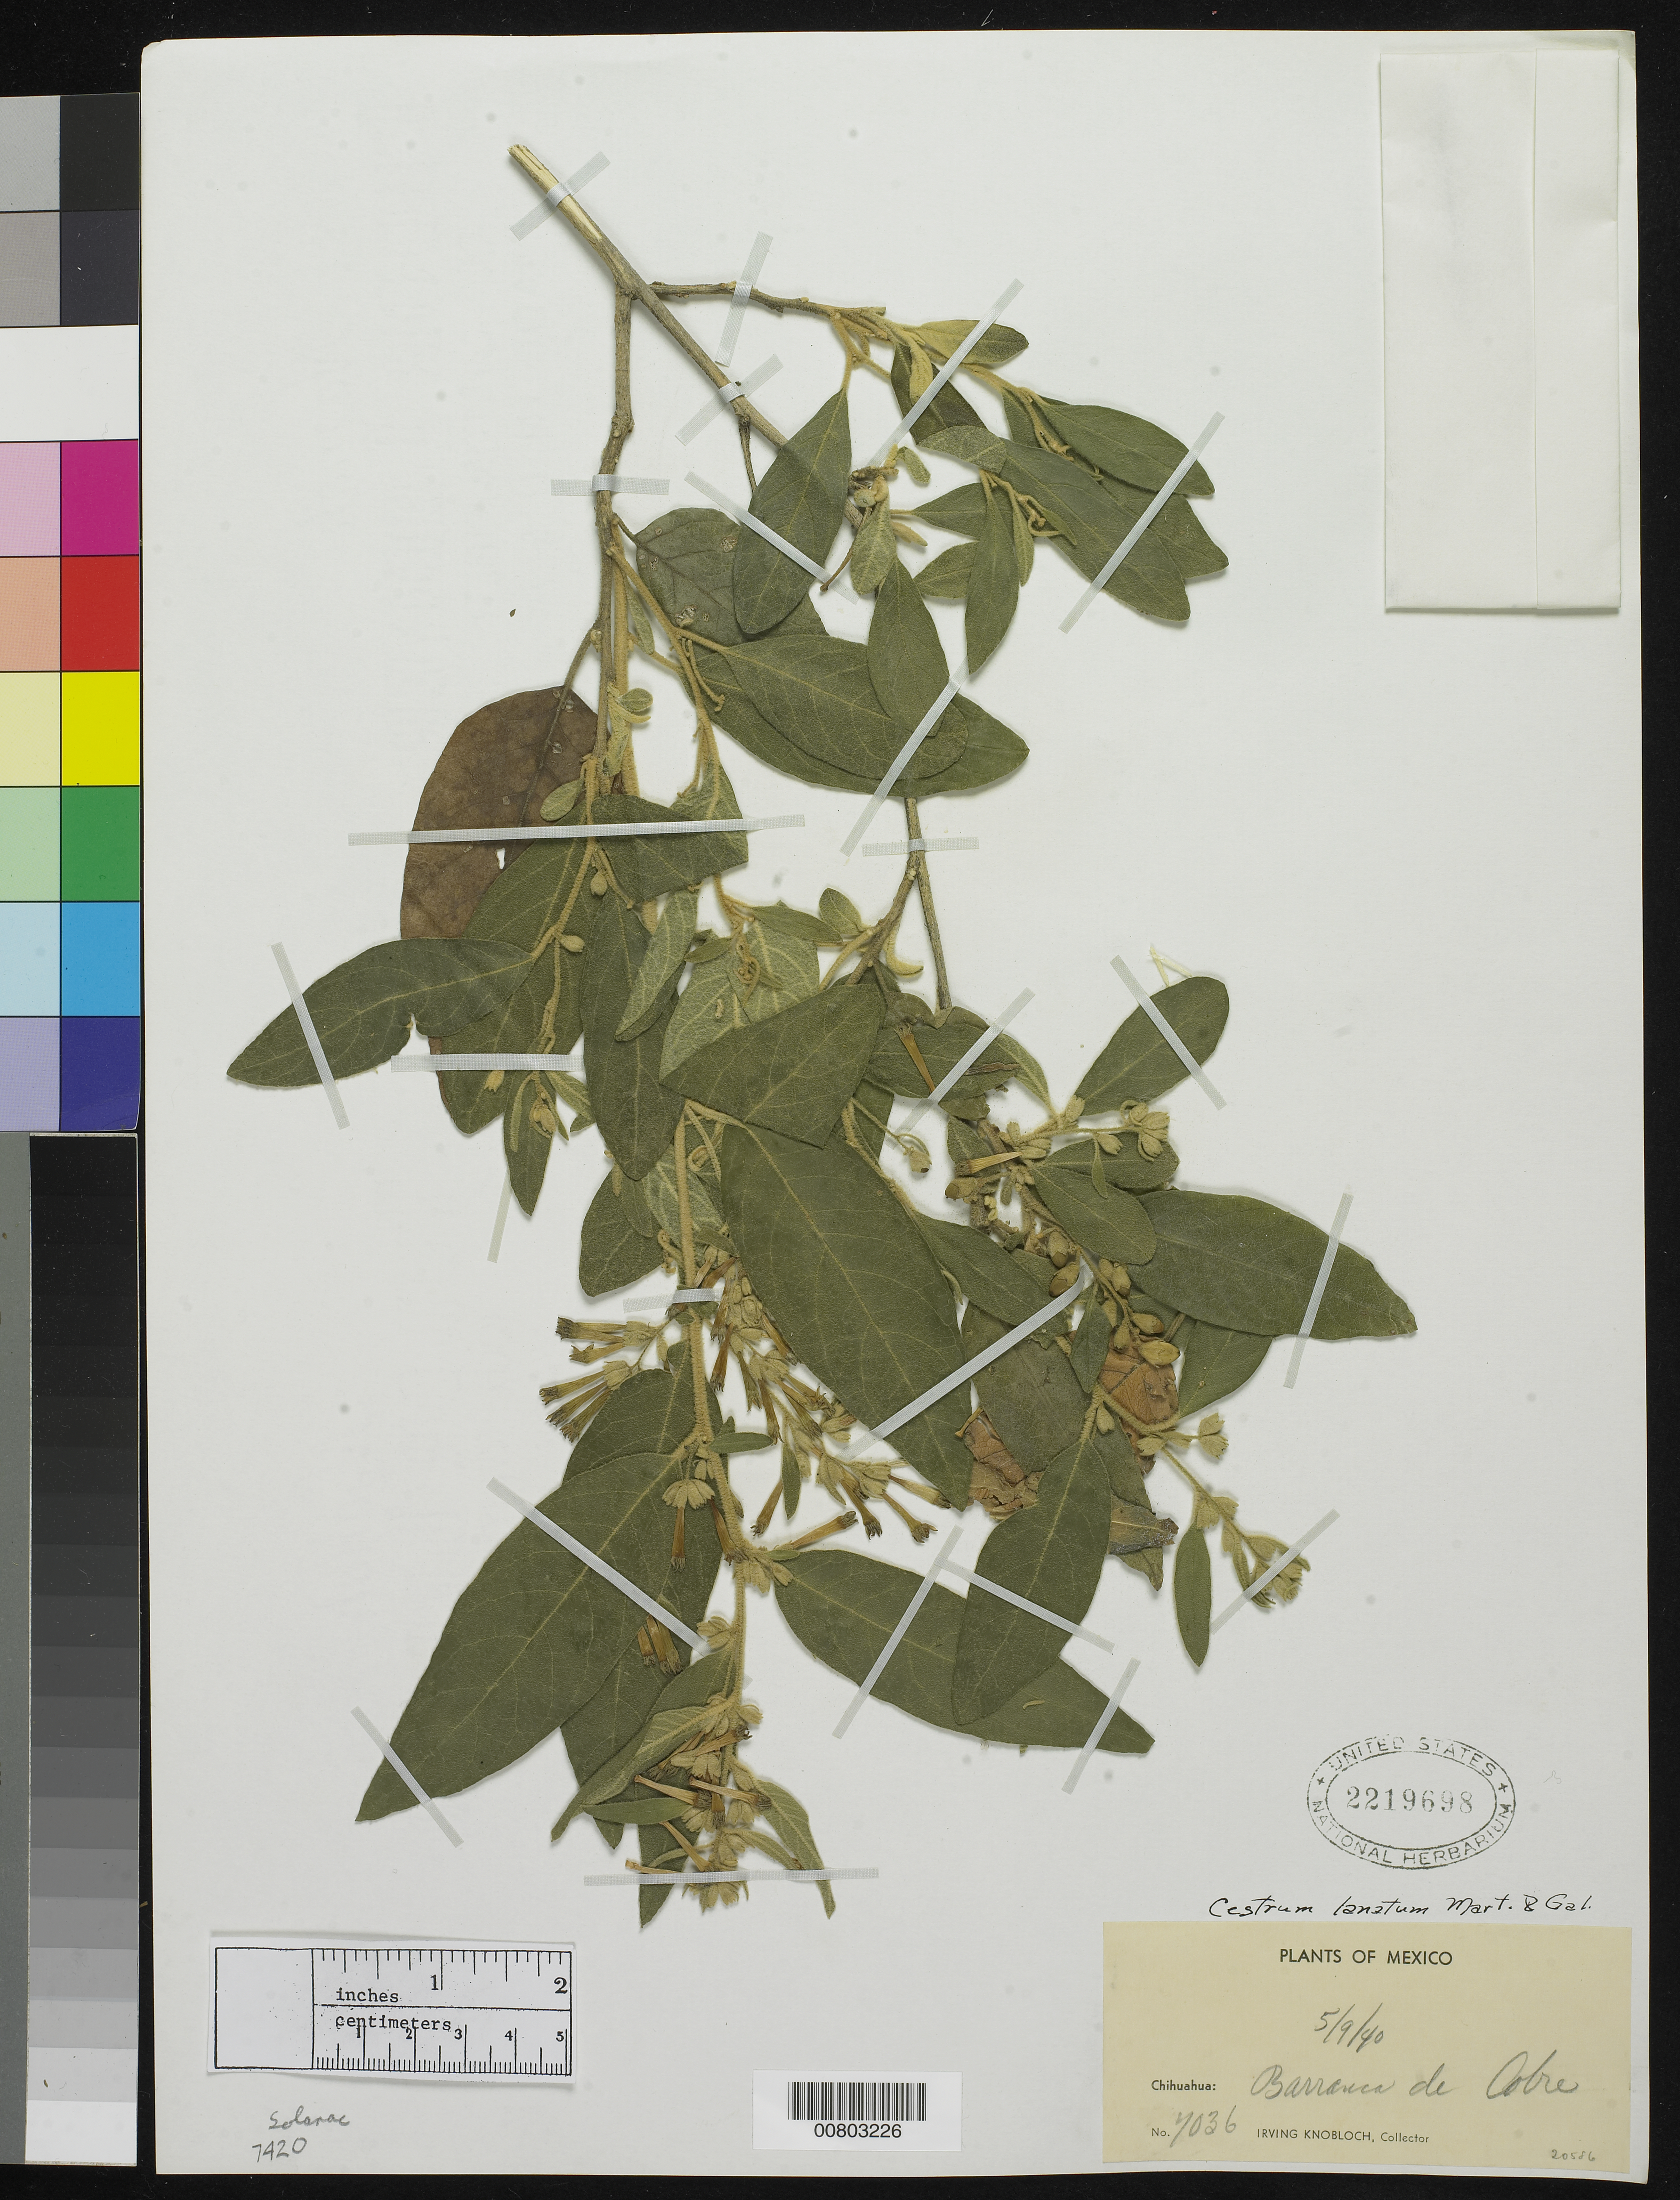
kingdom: Plantae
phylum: Tracheophyta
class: Magnoliopsida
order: Solanales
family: Solanaceae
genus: Cestrum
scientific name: Cestrum tomentosum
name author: L. f.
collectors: I. W. Knobloch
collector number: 7036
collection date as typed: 09 May 1940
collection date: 1940-05-09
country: Mexico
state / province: Chihuahua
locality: Barranca del Cobre, Chihuahua.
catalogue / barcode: US 2219698